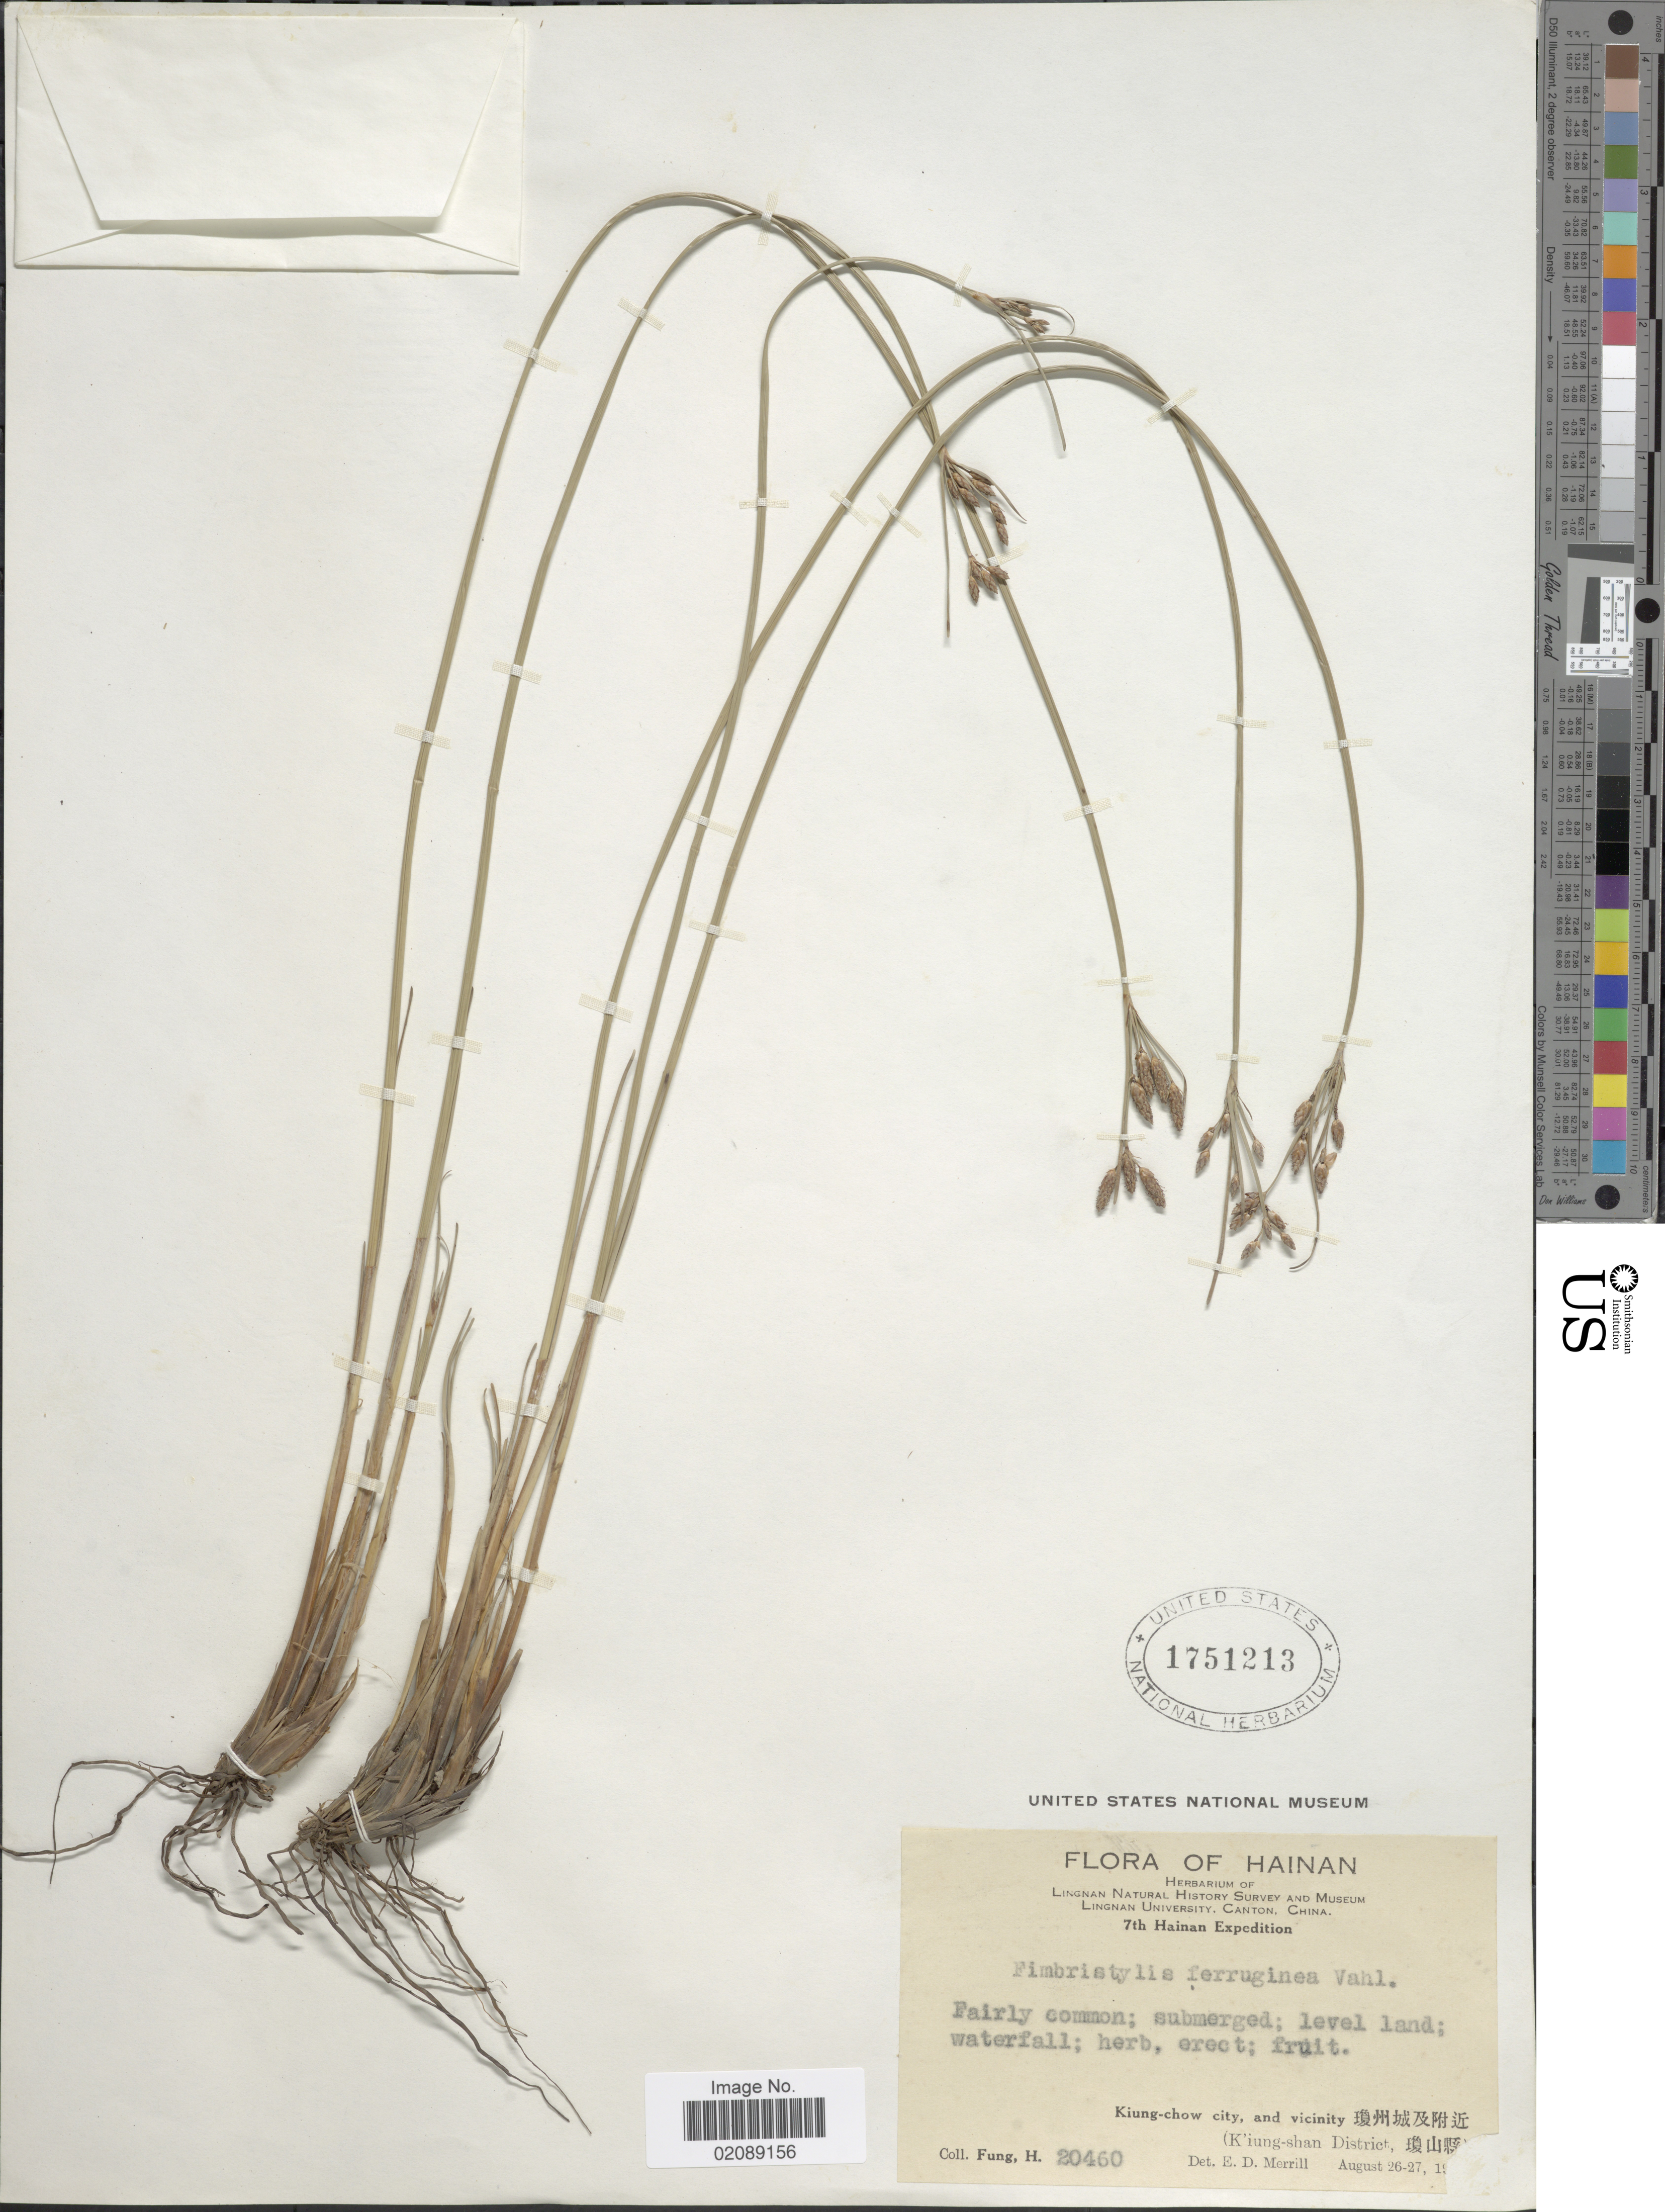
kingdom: Plantae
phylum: Tracheophyta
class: Liliopsida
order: Poales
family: Cyperaceae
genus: Fimbristylis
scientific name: Fimbristylis ferruginea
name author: (L.) Vahl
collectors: H. Fung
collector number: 20460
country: China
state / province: Hainan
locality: Kiung-chow city, and vicinity [Foreign script] (K'iung-shan District)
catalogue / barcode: US 1751213